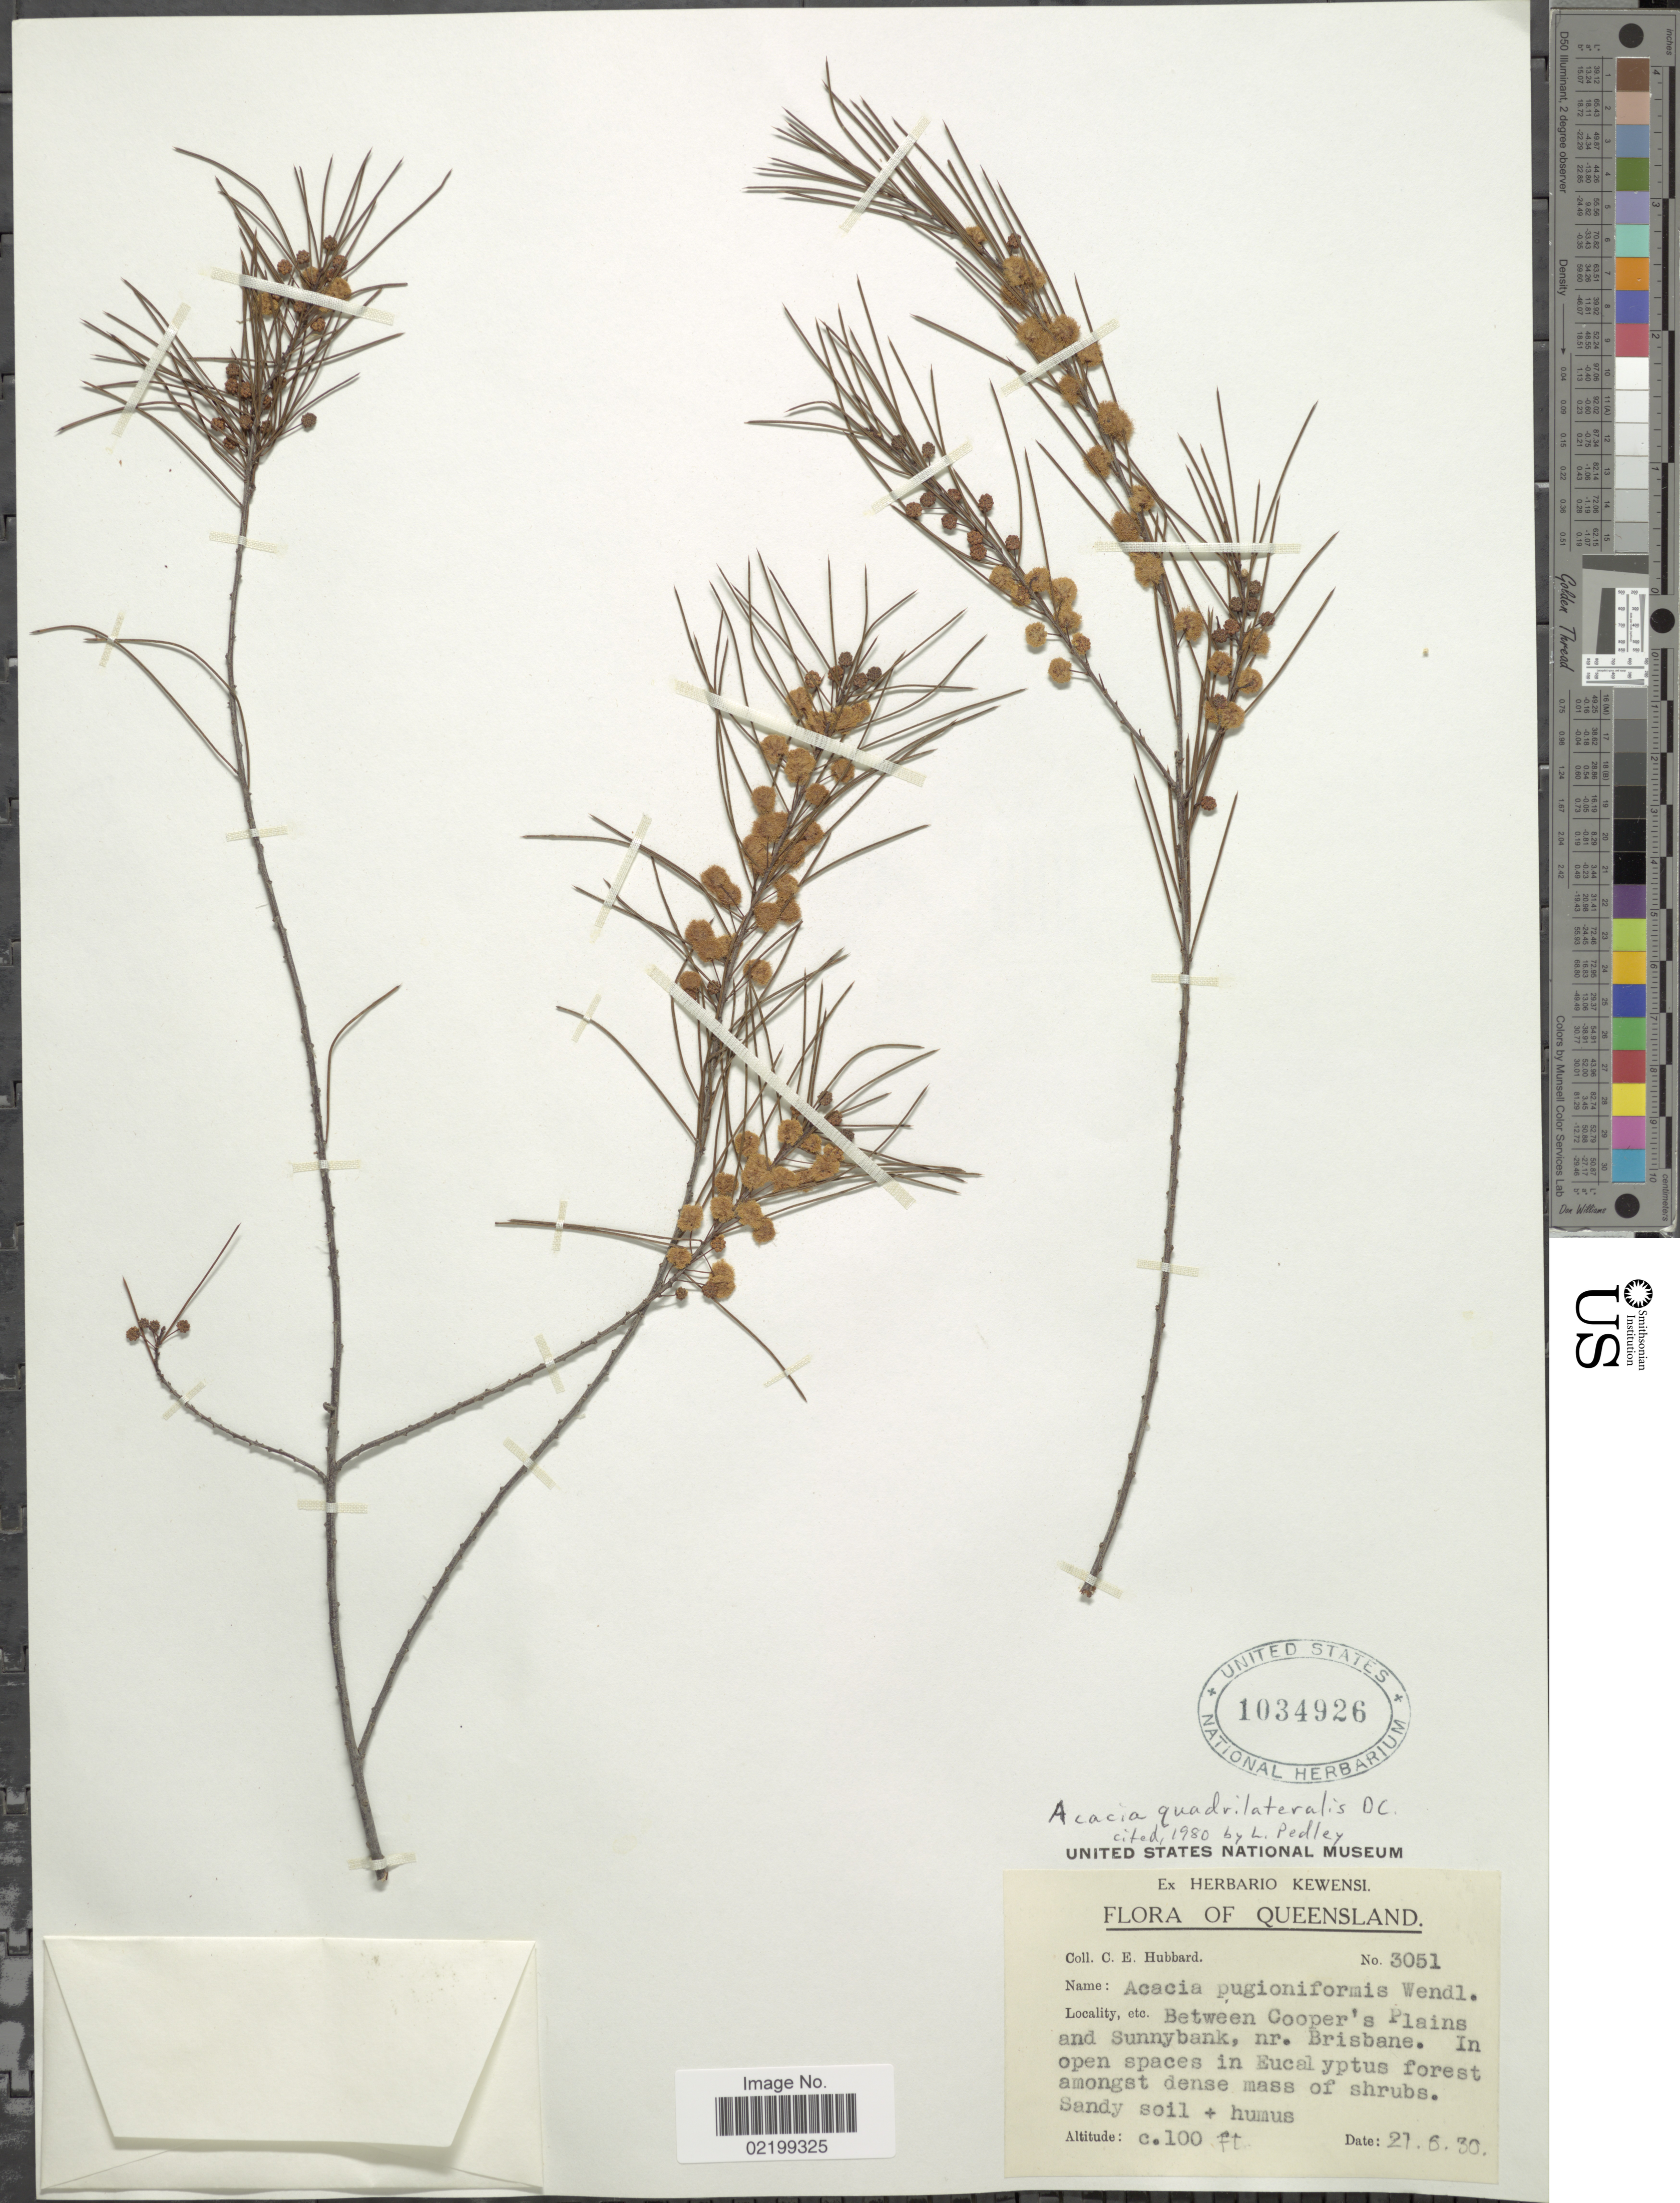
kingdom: Plantae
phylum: Tracheophyta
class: Magnoliopsida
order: Fabales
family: Fabaceae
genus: Acacia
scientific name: Acacia quadrilateralis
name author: DC.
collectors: C. E. Hubbard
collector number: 3051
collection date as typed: Transcribed d/m/y: 21/6/30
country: Australia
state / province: Queensland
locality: Between Cooper's Plains and Sunnybank, nr. Brisbane, in open spaces in Eucalyptus forest amongst dense mass of shrubs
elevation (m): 30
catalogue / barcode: US 1034926